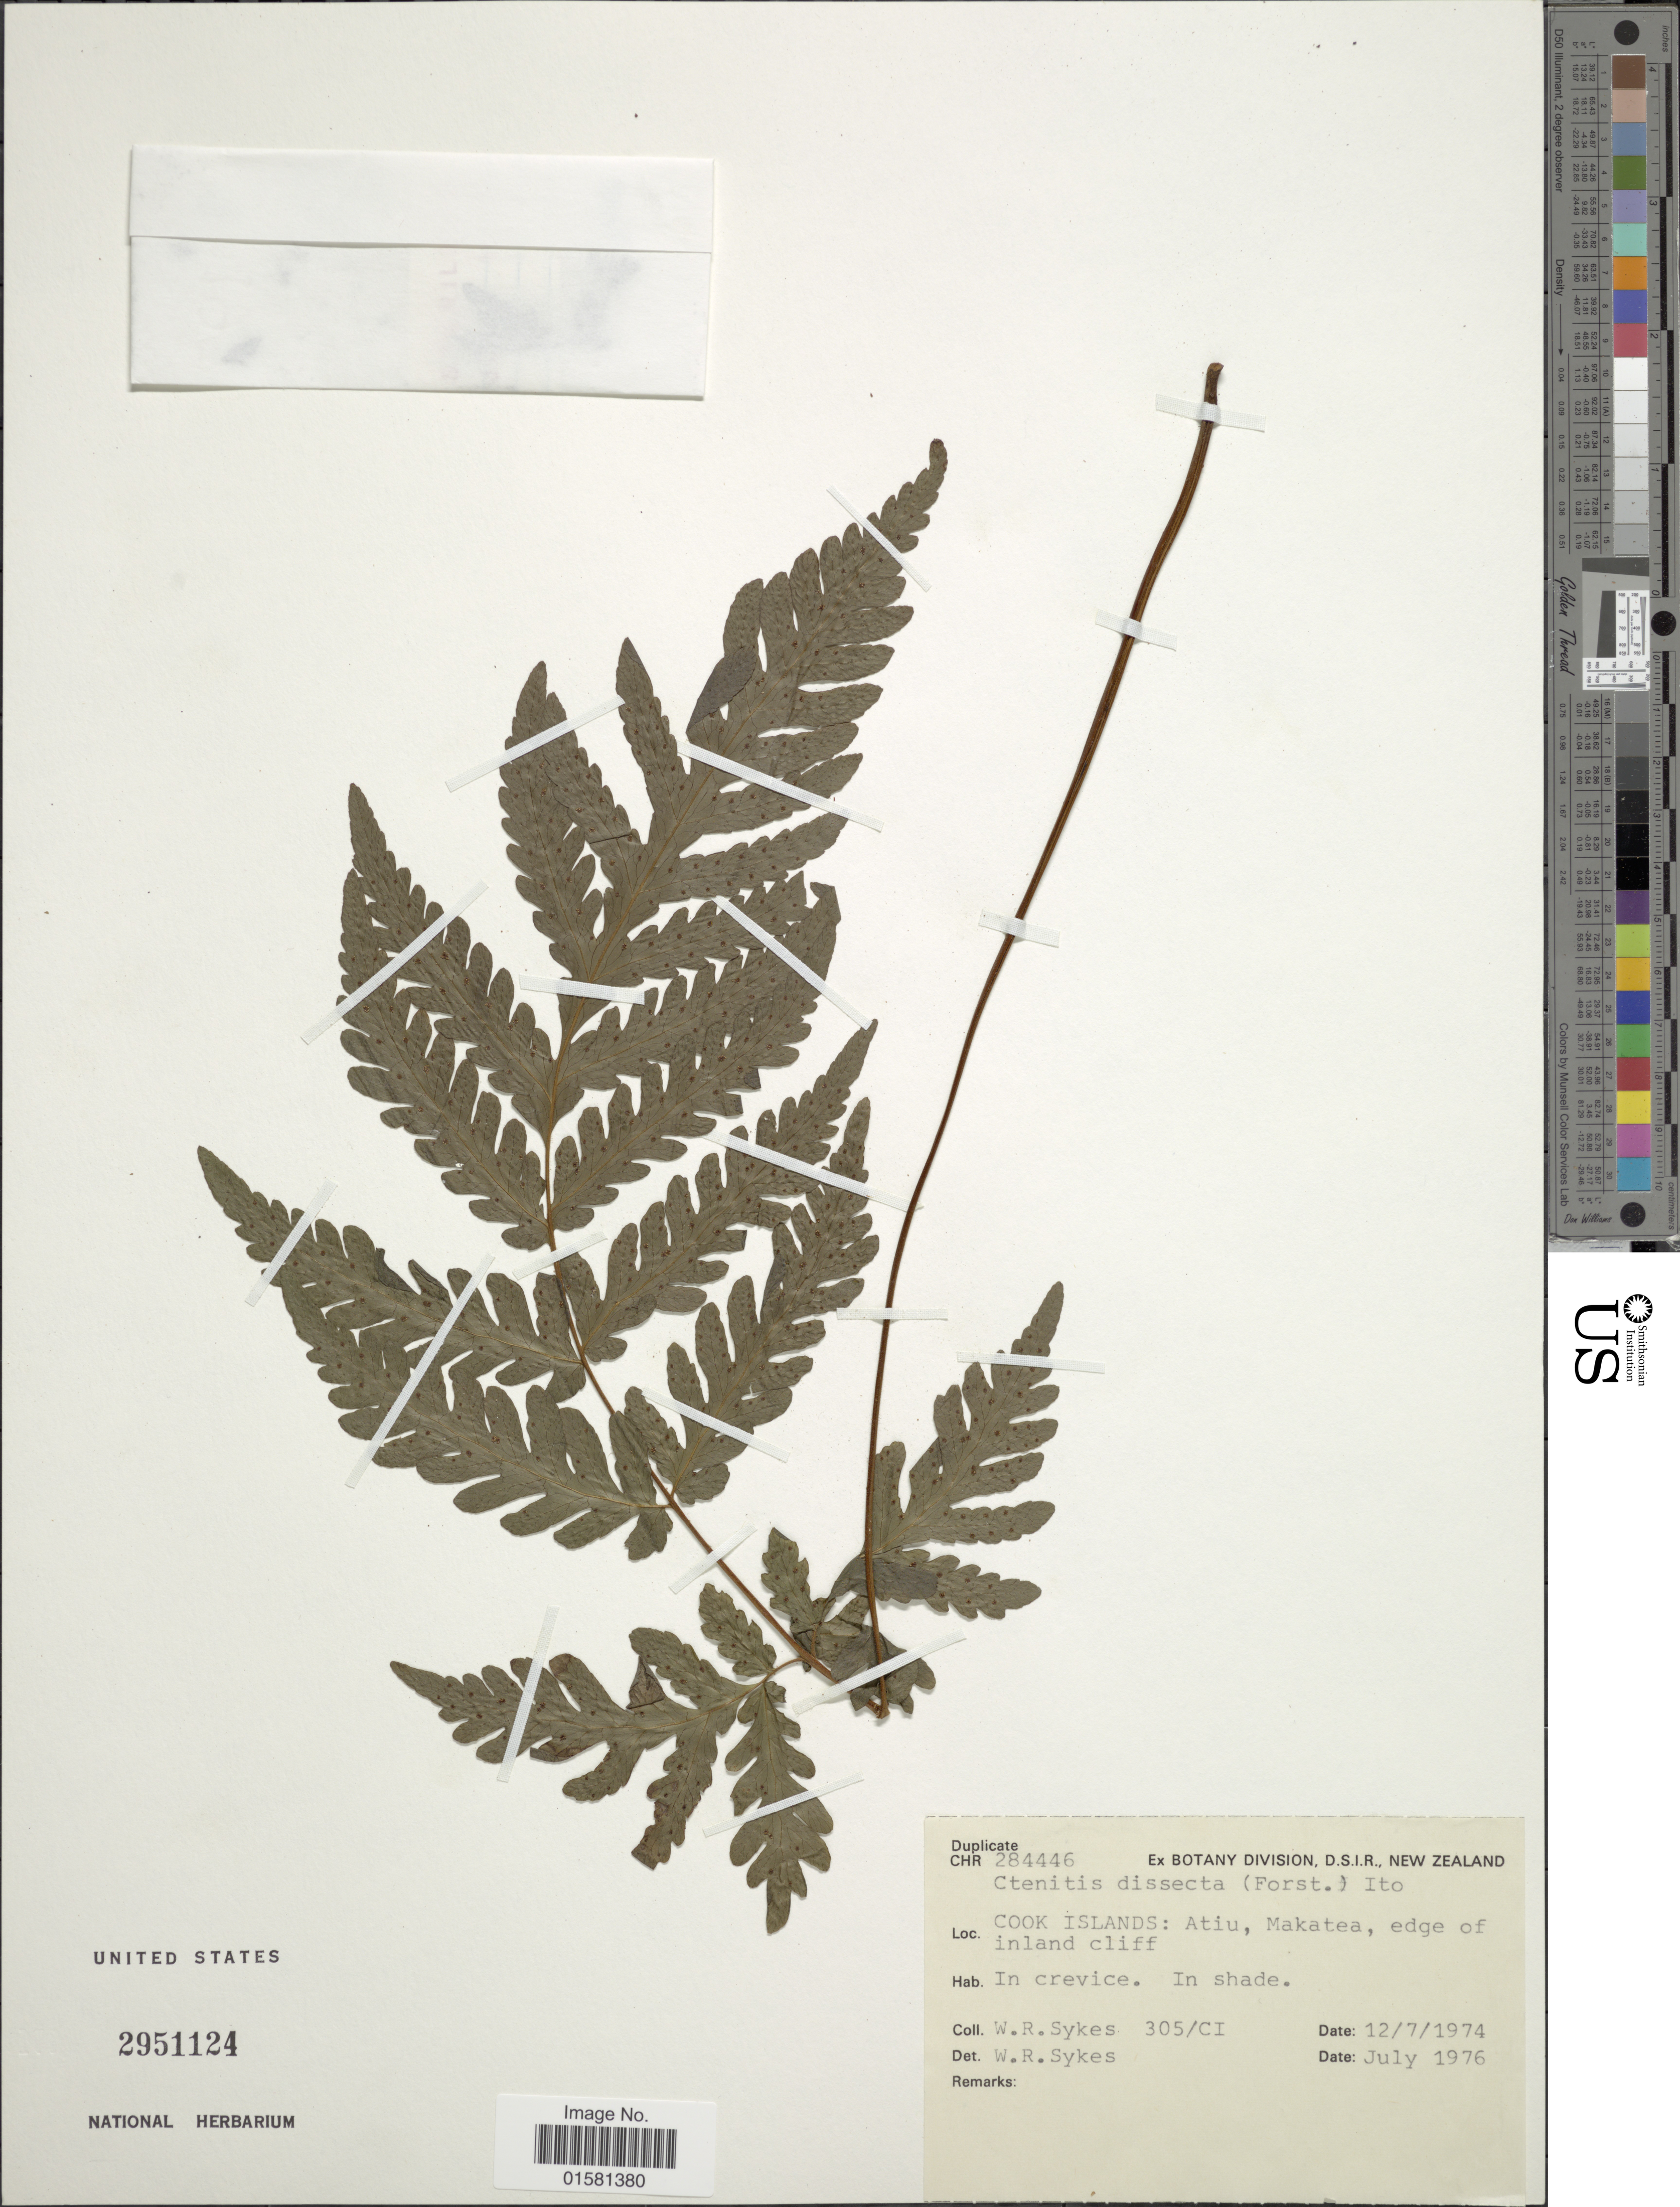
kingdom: Plantae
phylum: Tracheophyta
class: Polypodiopsida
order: Polypodiales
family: Tectariaceae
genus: Tectaria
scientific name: Tectaria dissecta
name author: (G. Forst.) Lellinger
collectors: W. R. Sykes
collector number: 305/CI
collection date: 1974-07-12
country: Cook Islands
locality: Cook Islands: Atiu, Makatea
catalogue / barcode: US 2951124